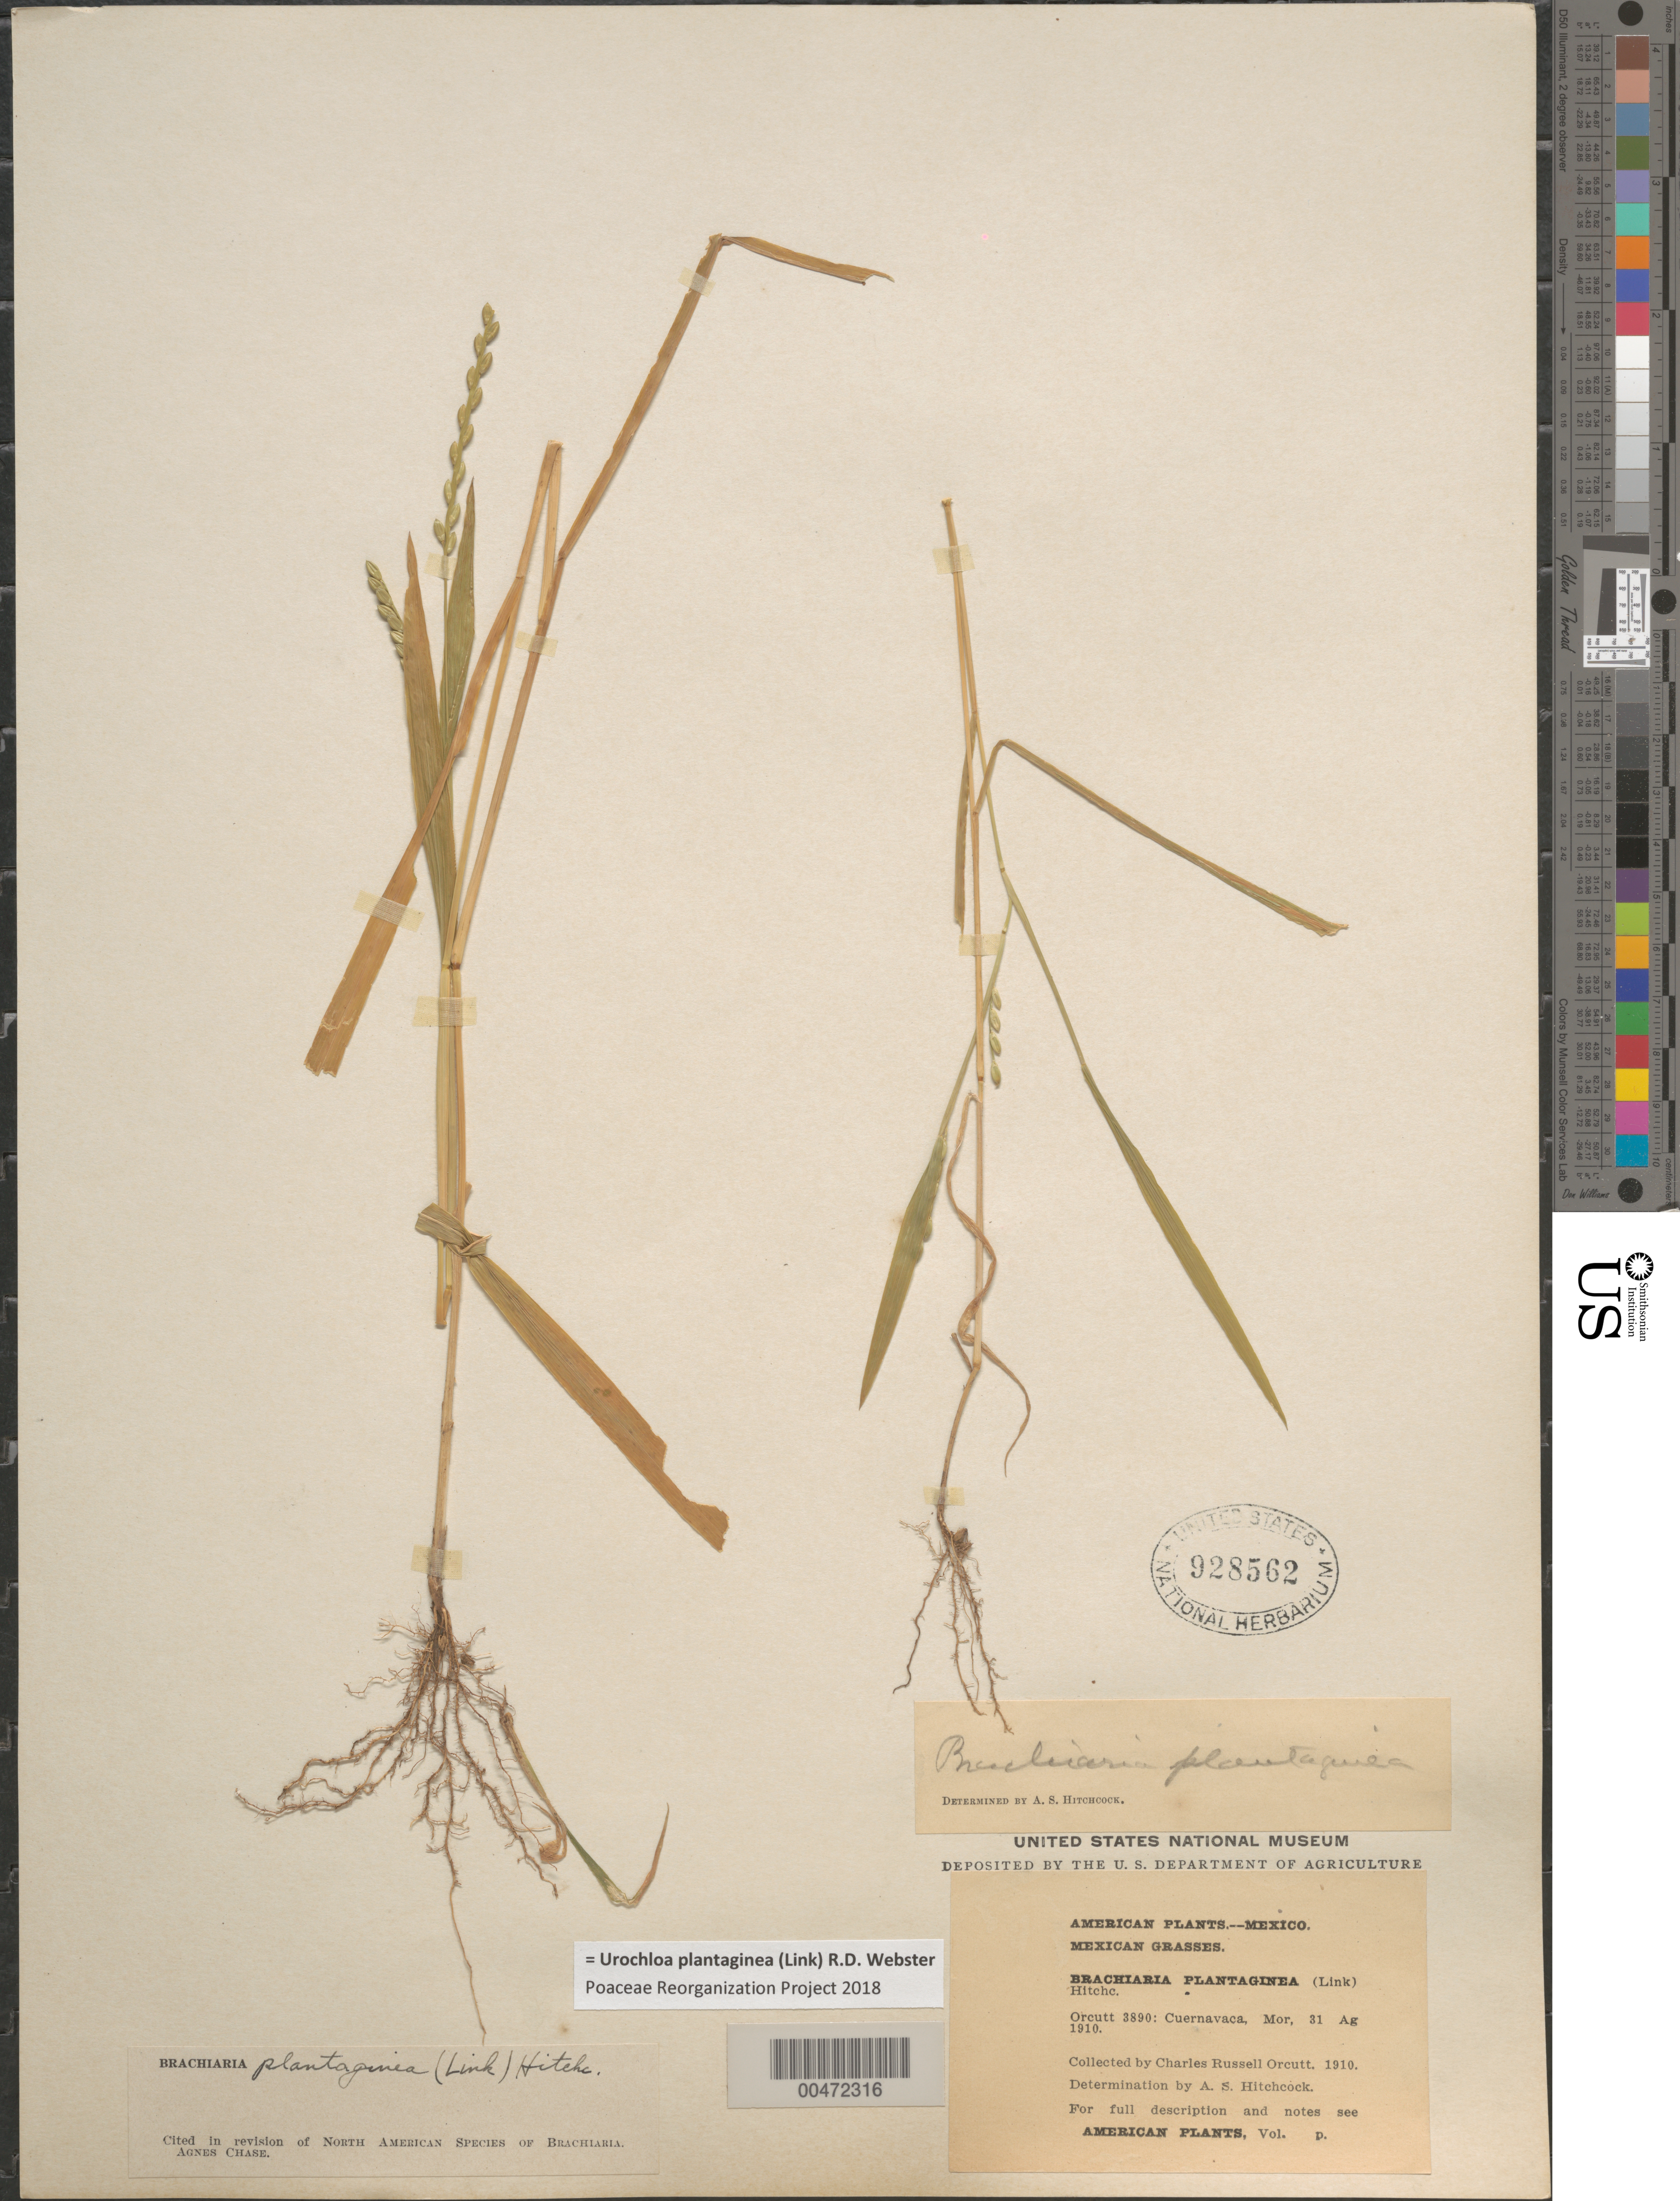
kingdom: Plantae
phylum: Tracheophyta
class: Liliopsida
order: Poales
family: Poaceae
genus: Urochloa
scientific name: Urochloa plantiginea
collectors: C. R. Orcutt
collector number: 3890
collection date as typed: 31 Aug 1910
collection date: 1910-08-31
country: Mexico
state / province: Morelos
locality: Cuernavaca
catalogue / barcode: US 928562